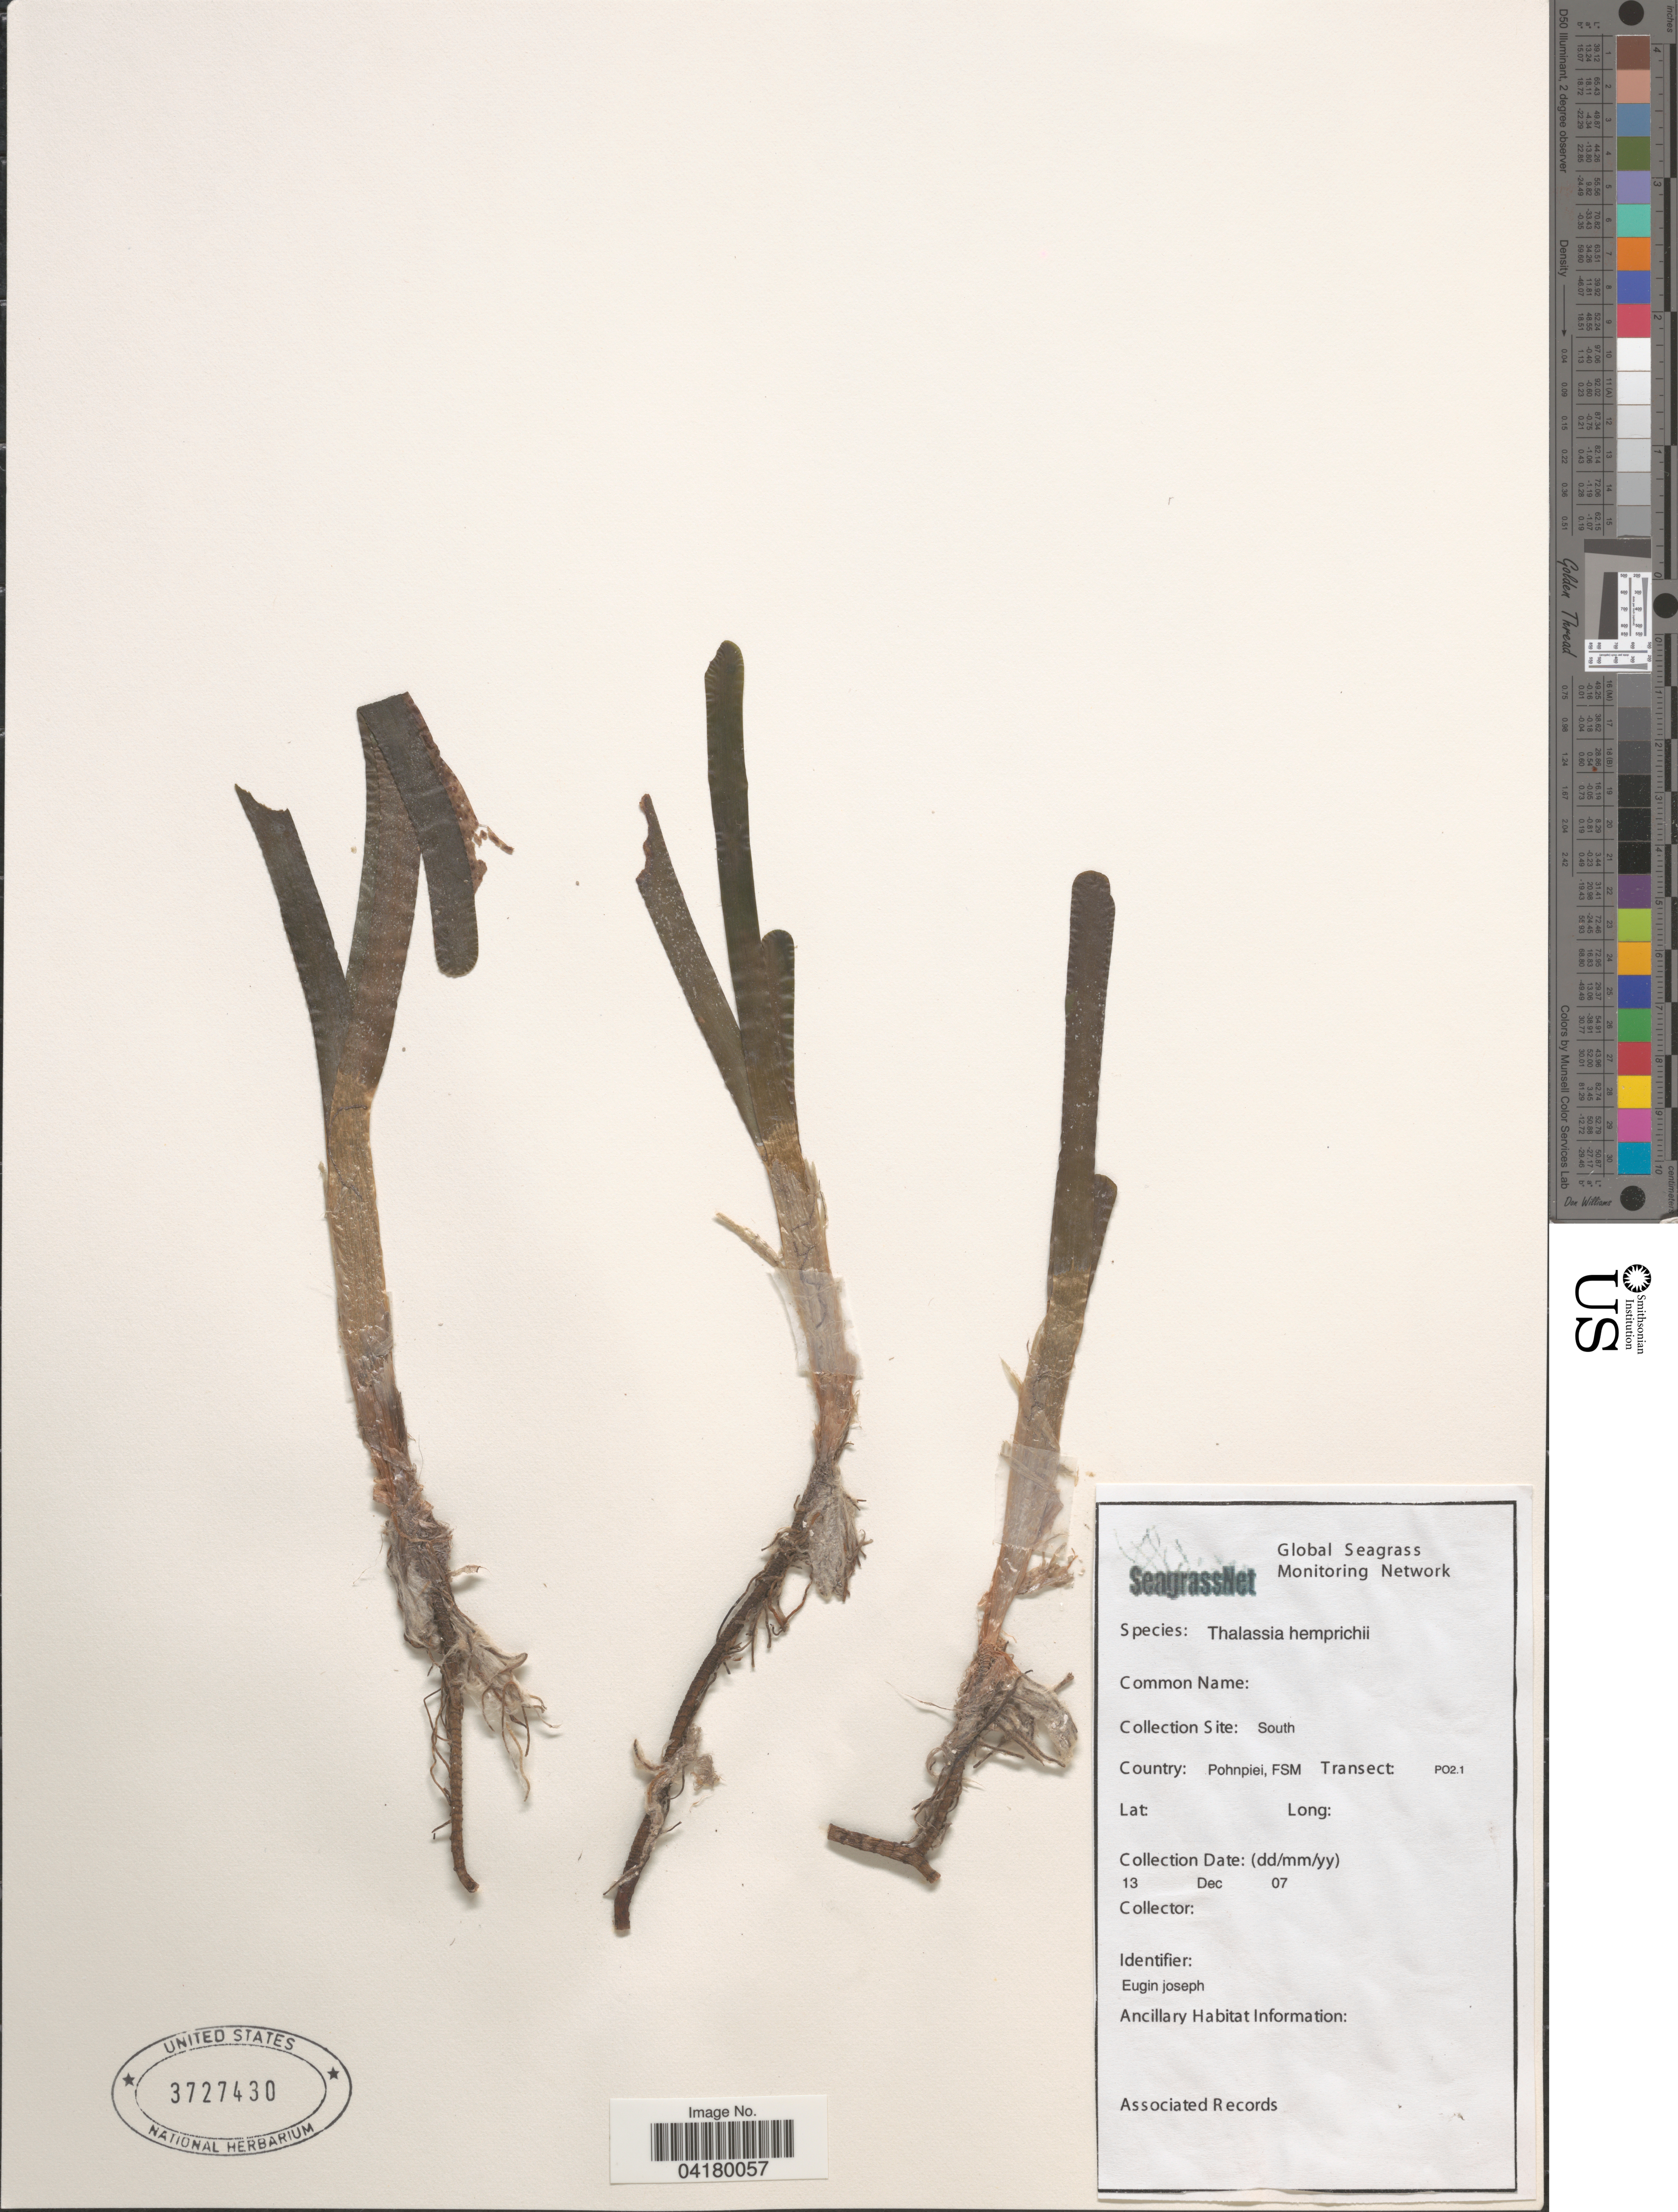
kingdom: Plantae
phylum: Tracheophyta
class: Liliopsida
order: Alismatales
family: Hydrocharitaceae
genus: Thalassia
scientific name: Thalassia hemprichii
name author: Asch.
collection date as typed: Transcribed d/m/y: 13/12/7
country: Micronesia, Federated States of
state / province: Pohnpei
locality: Collection Site: South. Country: Pohnpiei, FSM. Transect: PO2.1.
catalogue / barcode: US 3727430